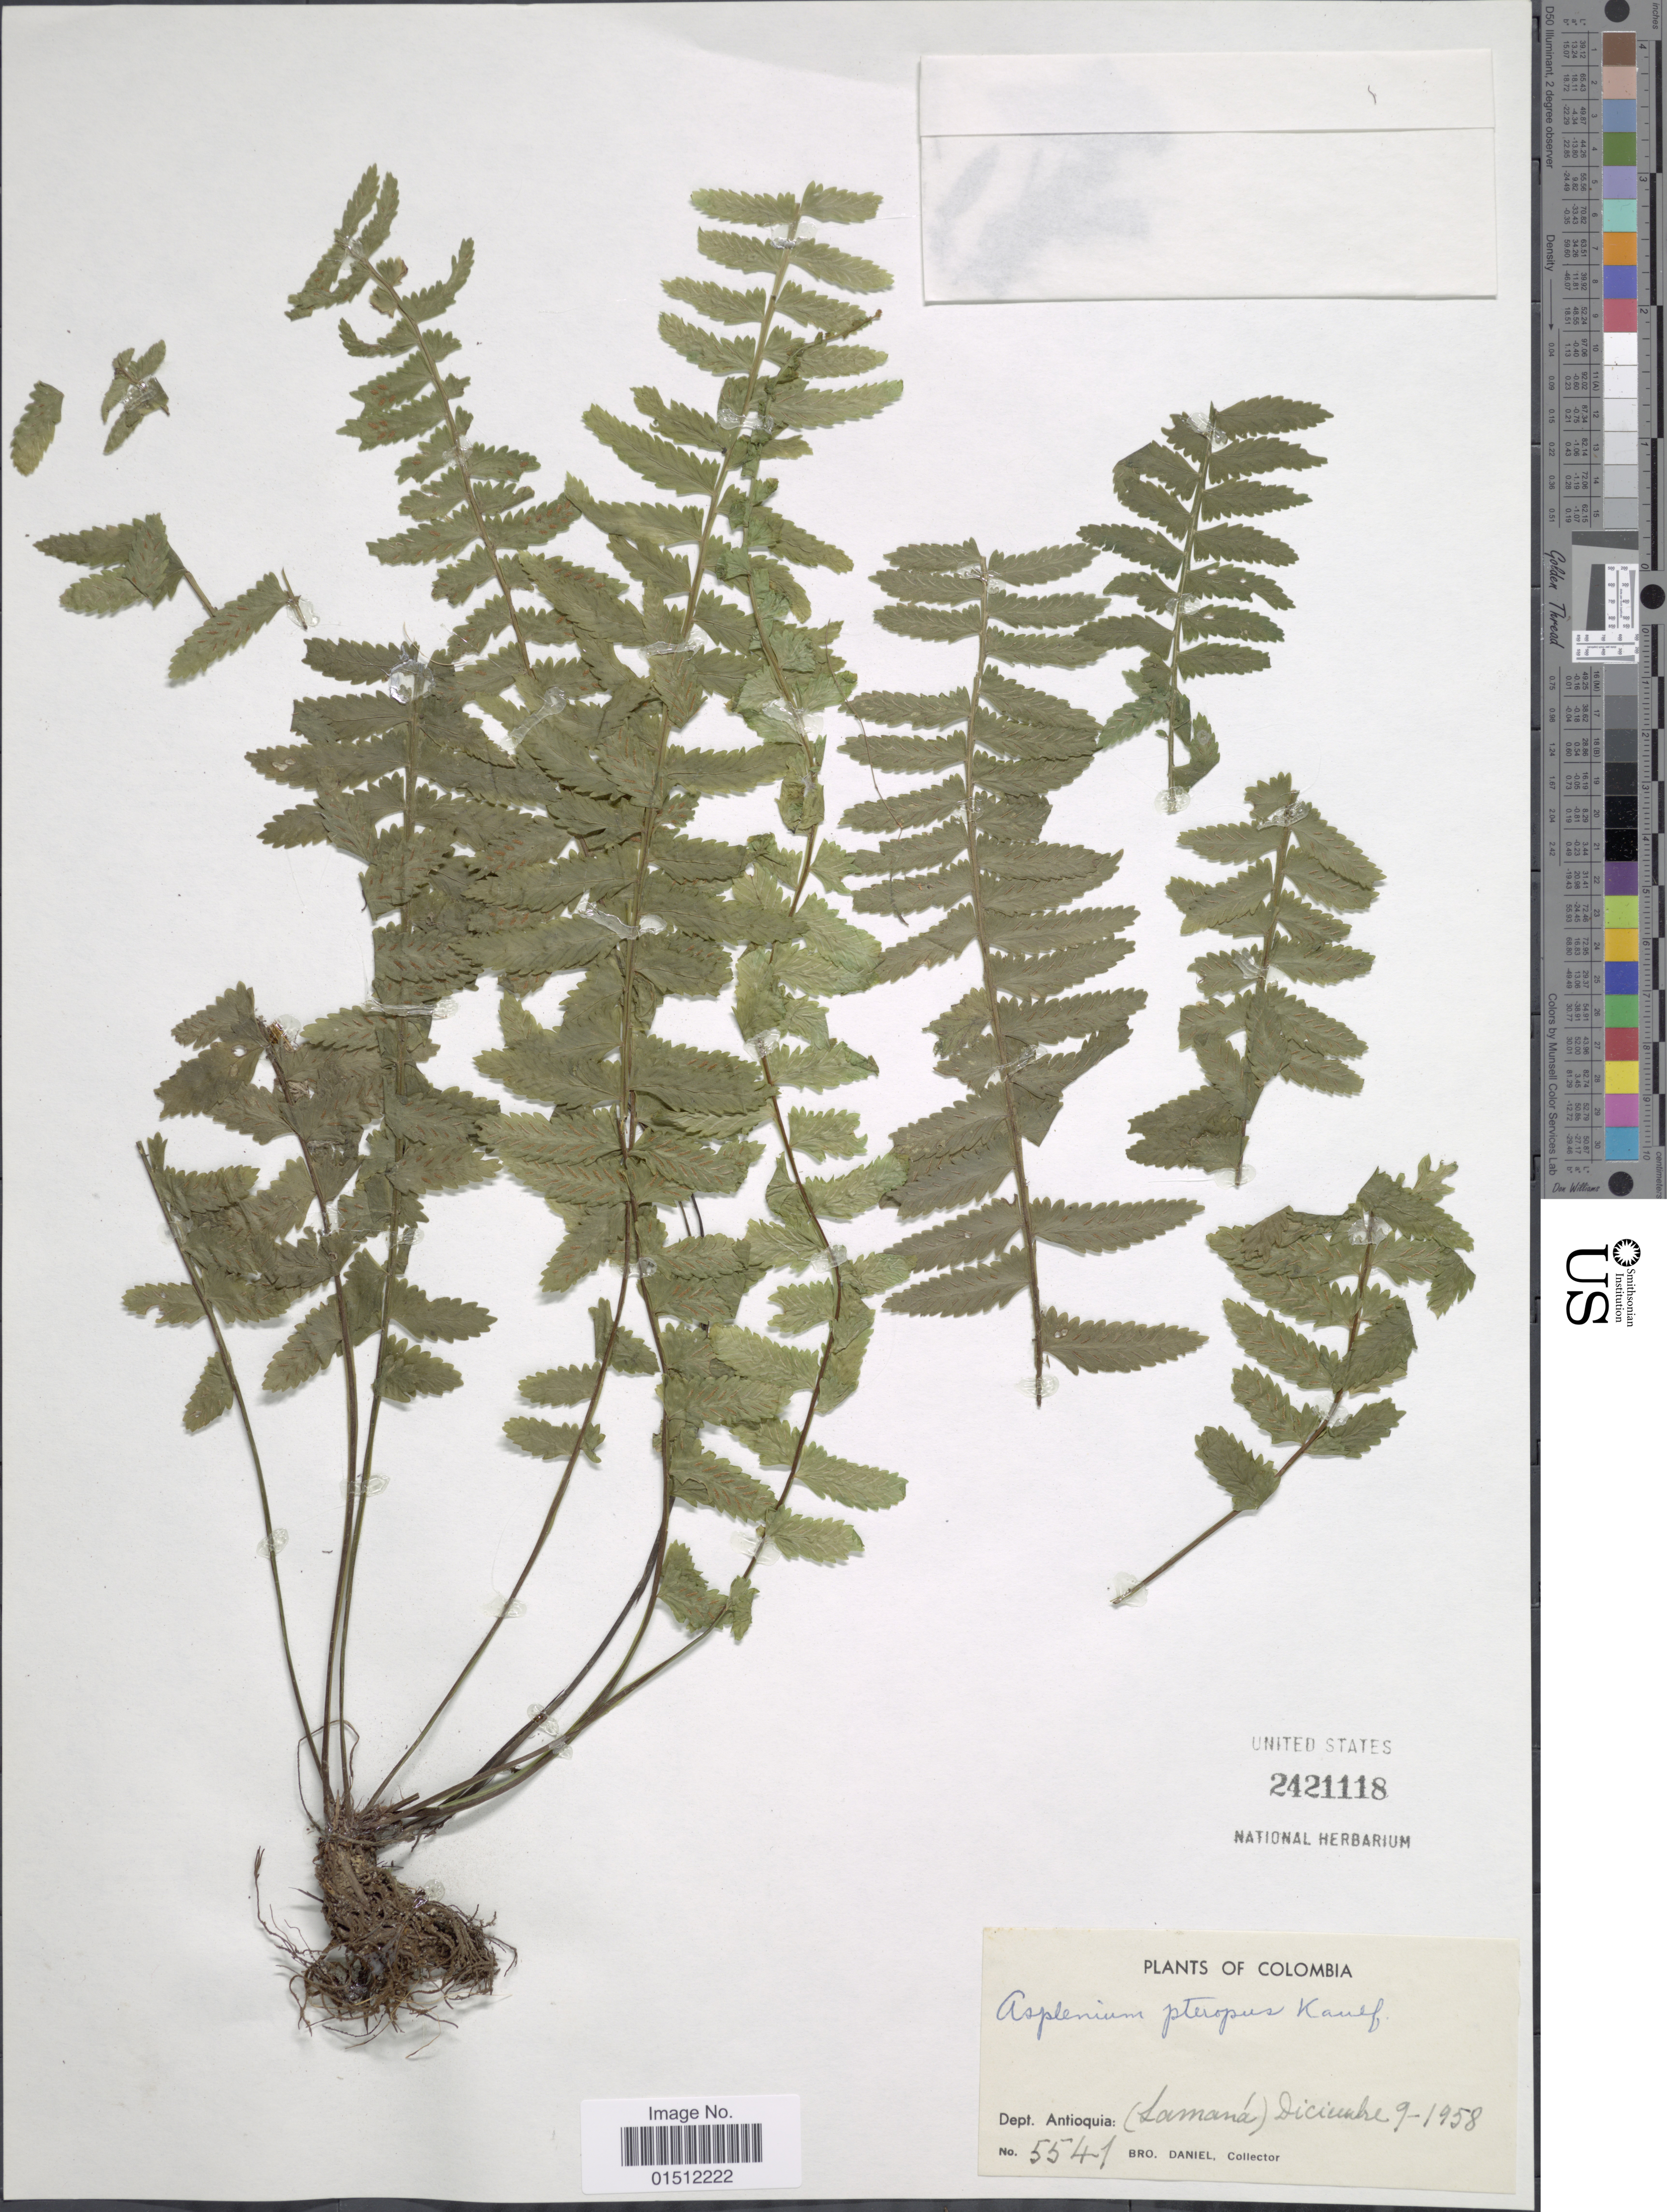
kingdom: Plantae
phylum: Tracheophyta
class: Polypodiopsida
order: Polypodiales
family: Aspleniaceae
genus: Asplenium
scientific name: Asplenium pteropus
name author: Kaulf.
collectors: Bro. Daniel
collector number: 5541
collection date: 1958-12-09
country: Colombia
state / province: Antioquia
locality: (Lamana)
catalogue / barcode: US 2421118